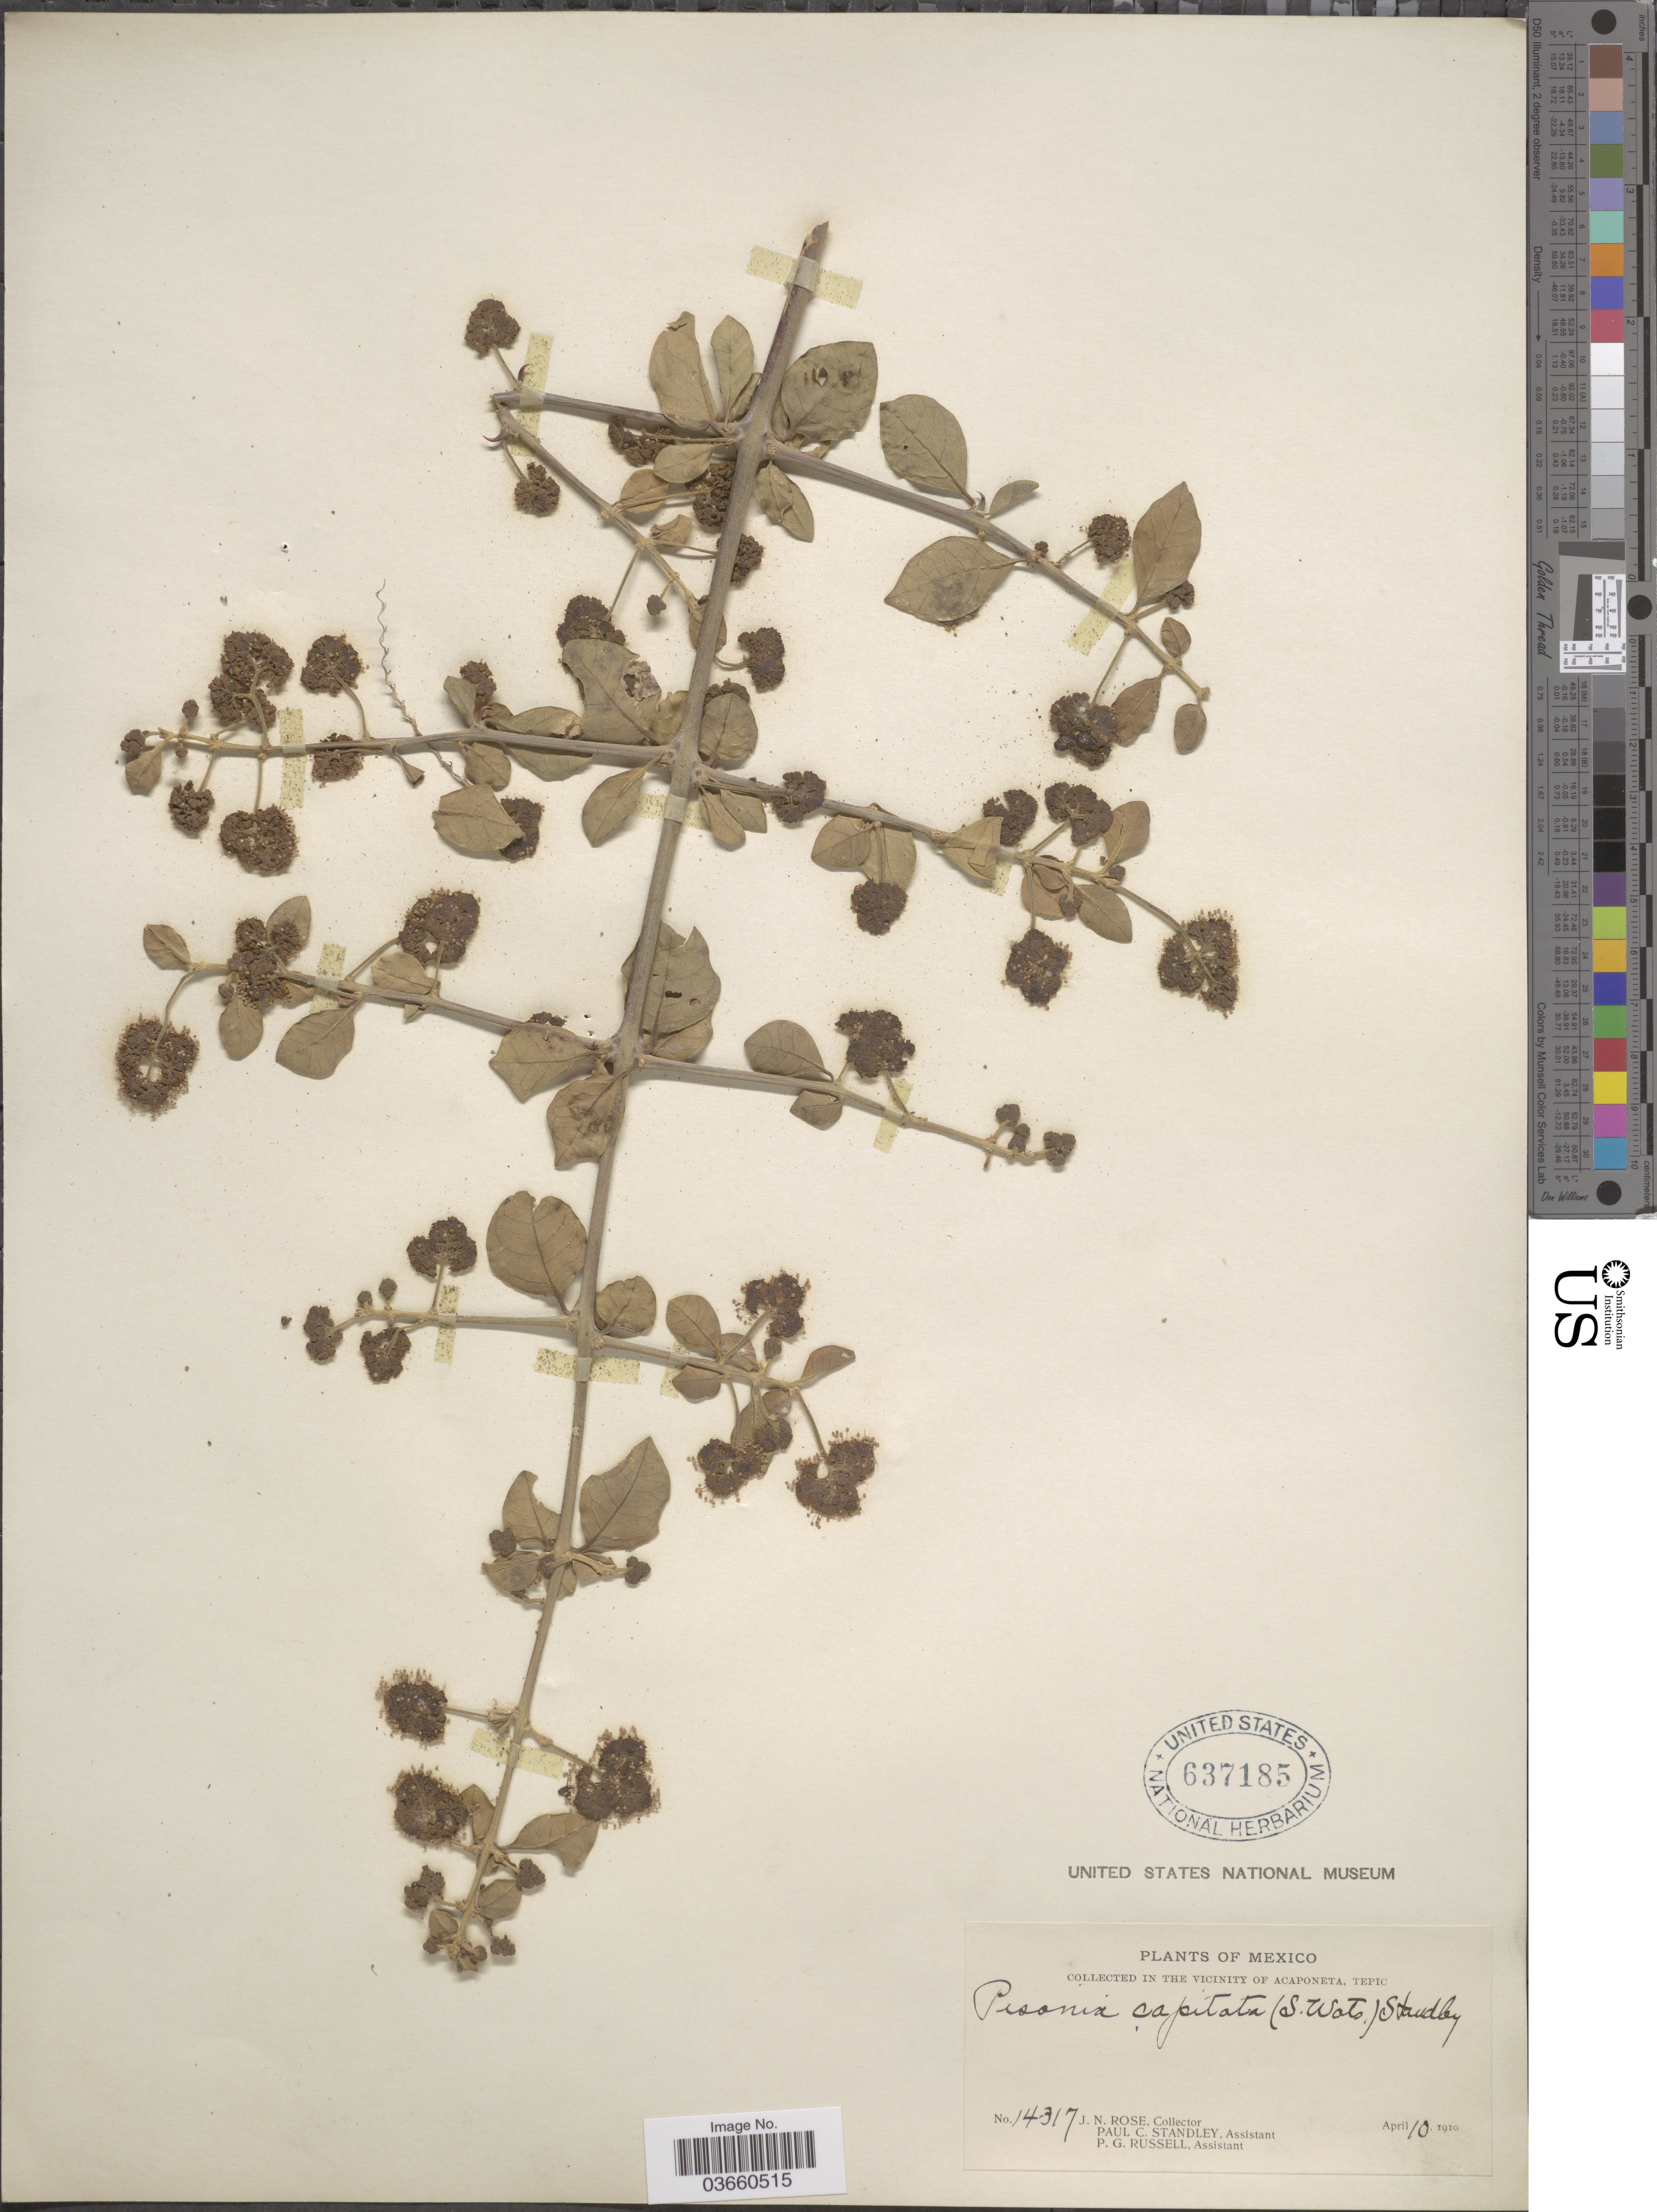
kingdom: Plantae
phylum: Tracheophyta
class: Magnoliopsida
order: Caryophyllales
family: Nyctaginaceae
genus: Pisonia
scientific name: Pisonia capitata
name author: (S. Watson) Standl.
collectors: J. N. Rose, P. C. Standley & P. G. Russell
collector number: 14317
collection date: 1910-04-10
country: Mexico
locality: The vicinity of Acaponeta, Tepic.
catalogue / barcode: US 637185